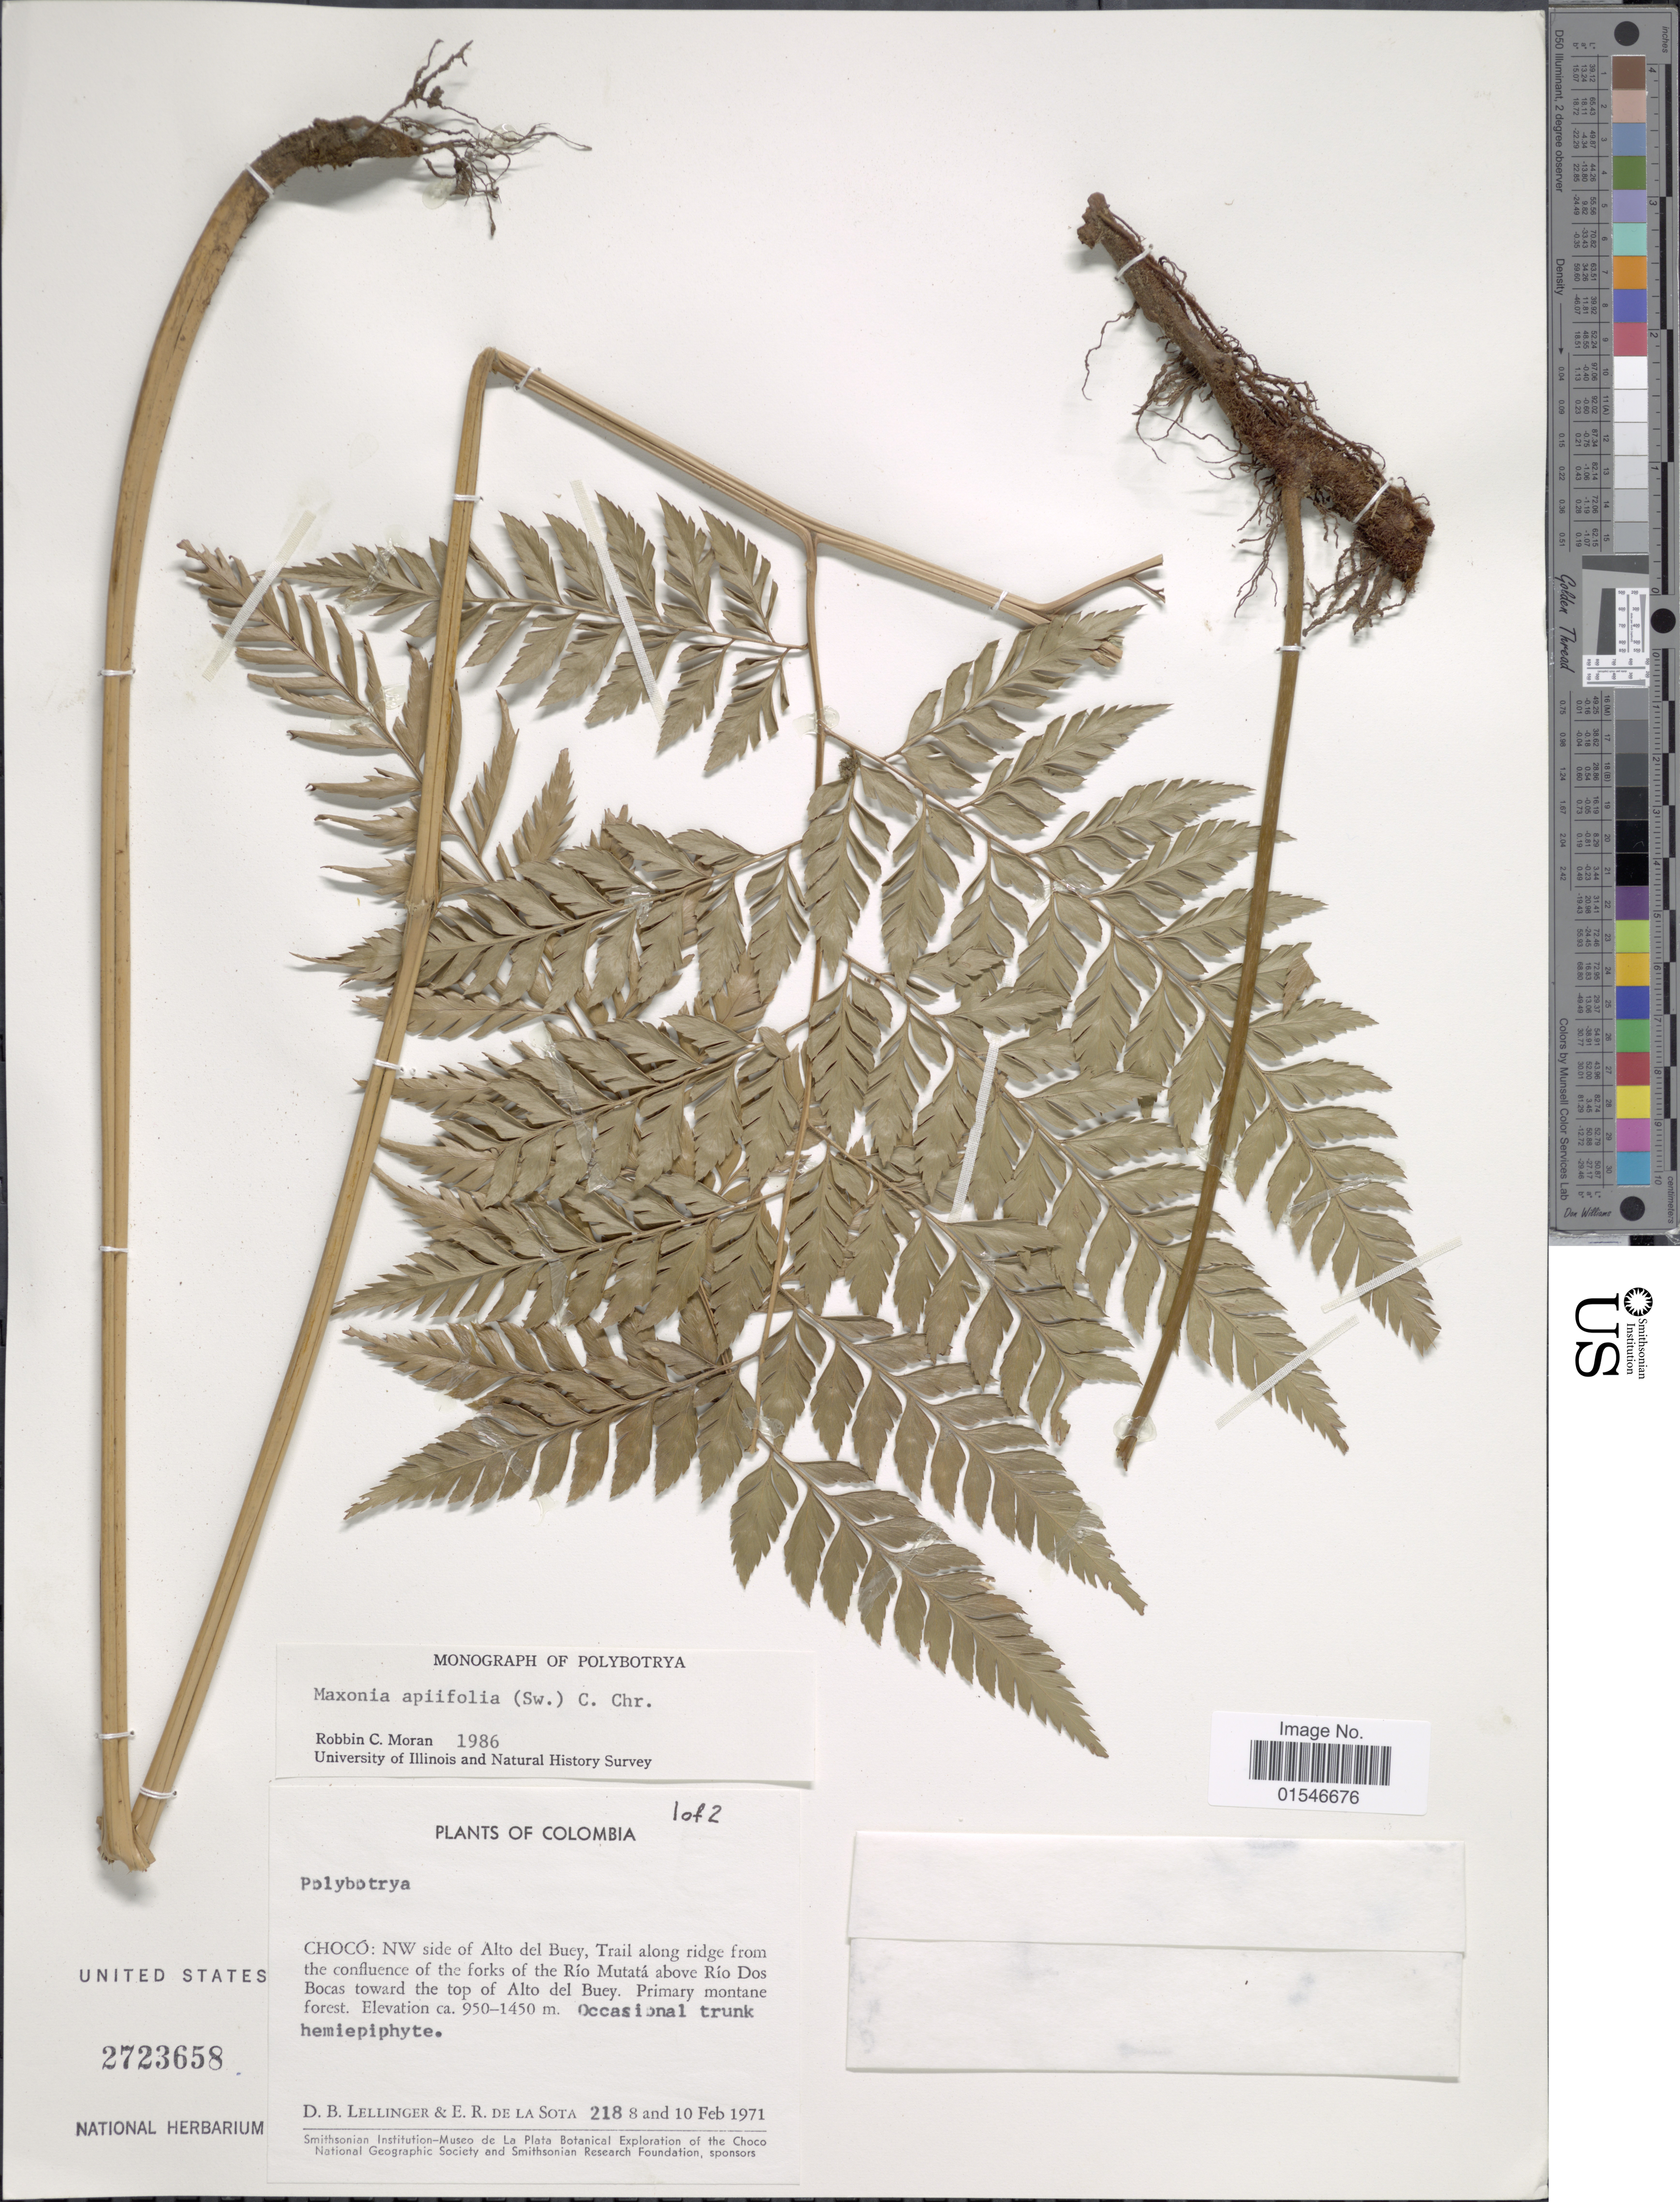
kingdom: Plantae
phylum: Tracheophyta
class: Polypodiopsida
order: Polypodiales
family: Dryopteridaceae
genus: Maxonia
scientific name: Maxonia apiifolia var. dualis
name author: (Donn. Sm.) C. Chr.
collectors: D. B. Lellinger & E. R. de la Sota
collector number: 218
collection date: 1971-02-08/1971-02-10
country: Colombia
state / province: Chocó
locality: NW side of Alto del Buey, Trail along ridge from the confluence of the forks of the Río Mutatá above the Río Dos Bocas to the top of Alto del Buey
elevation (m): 950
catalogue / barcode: US 2723658